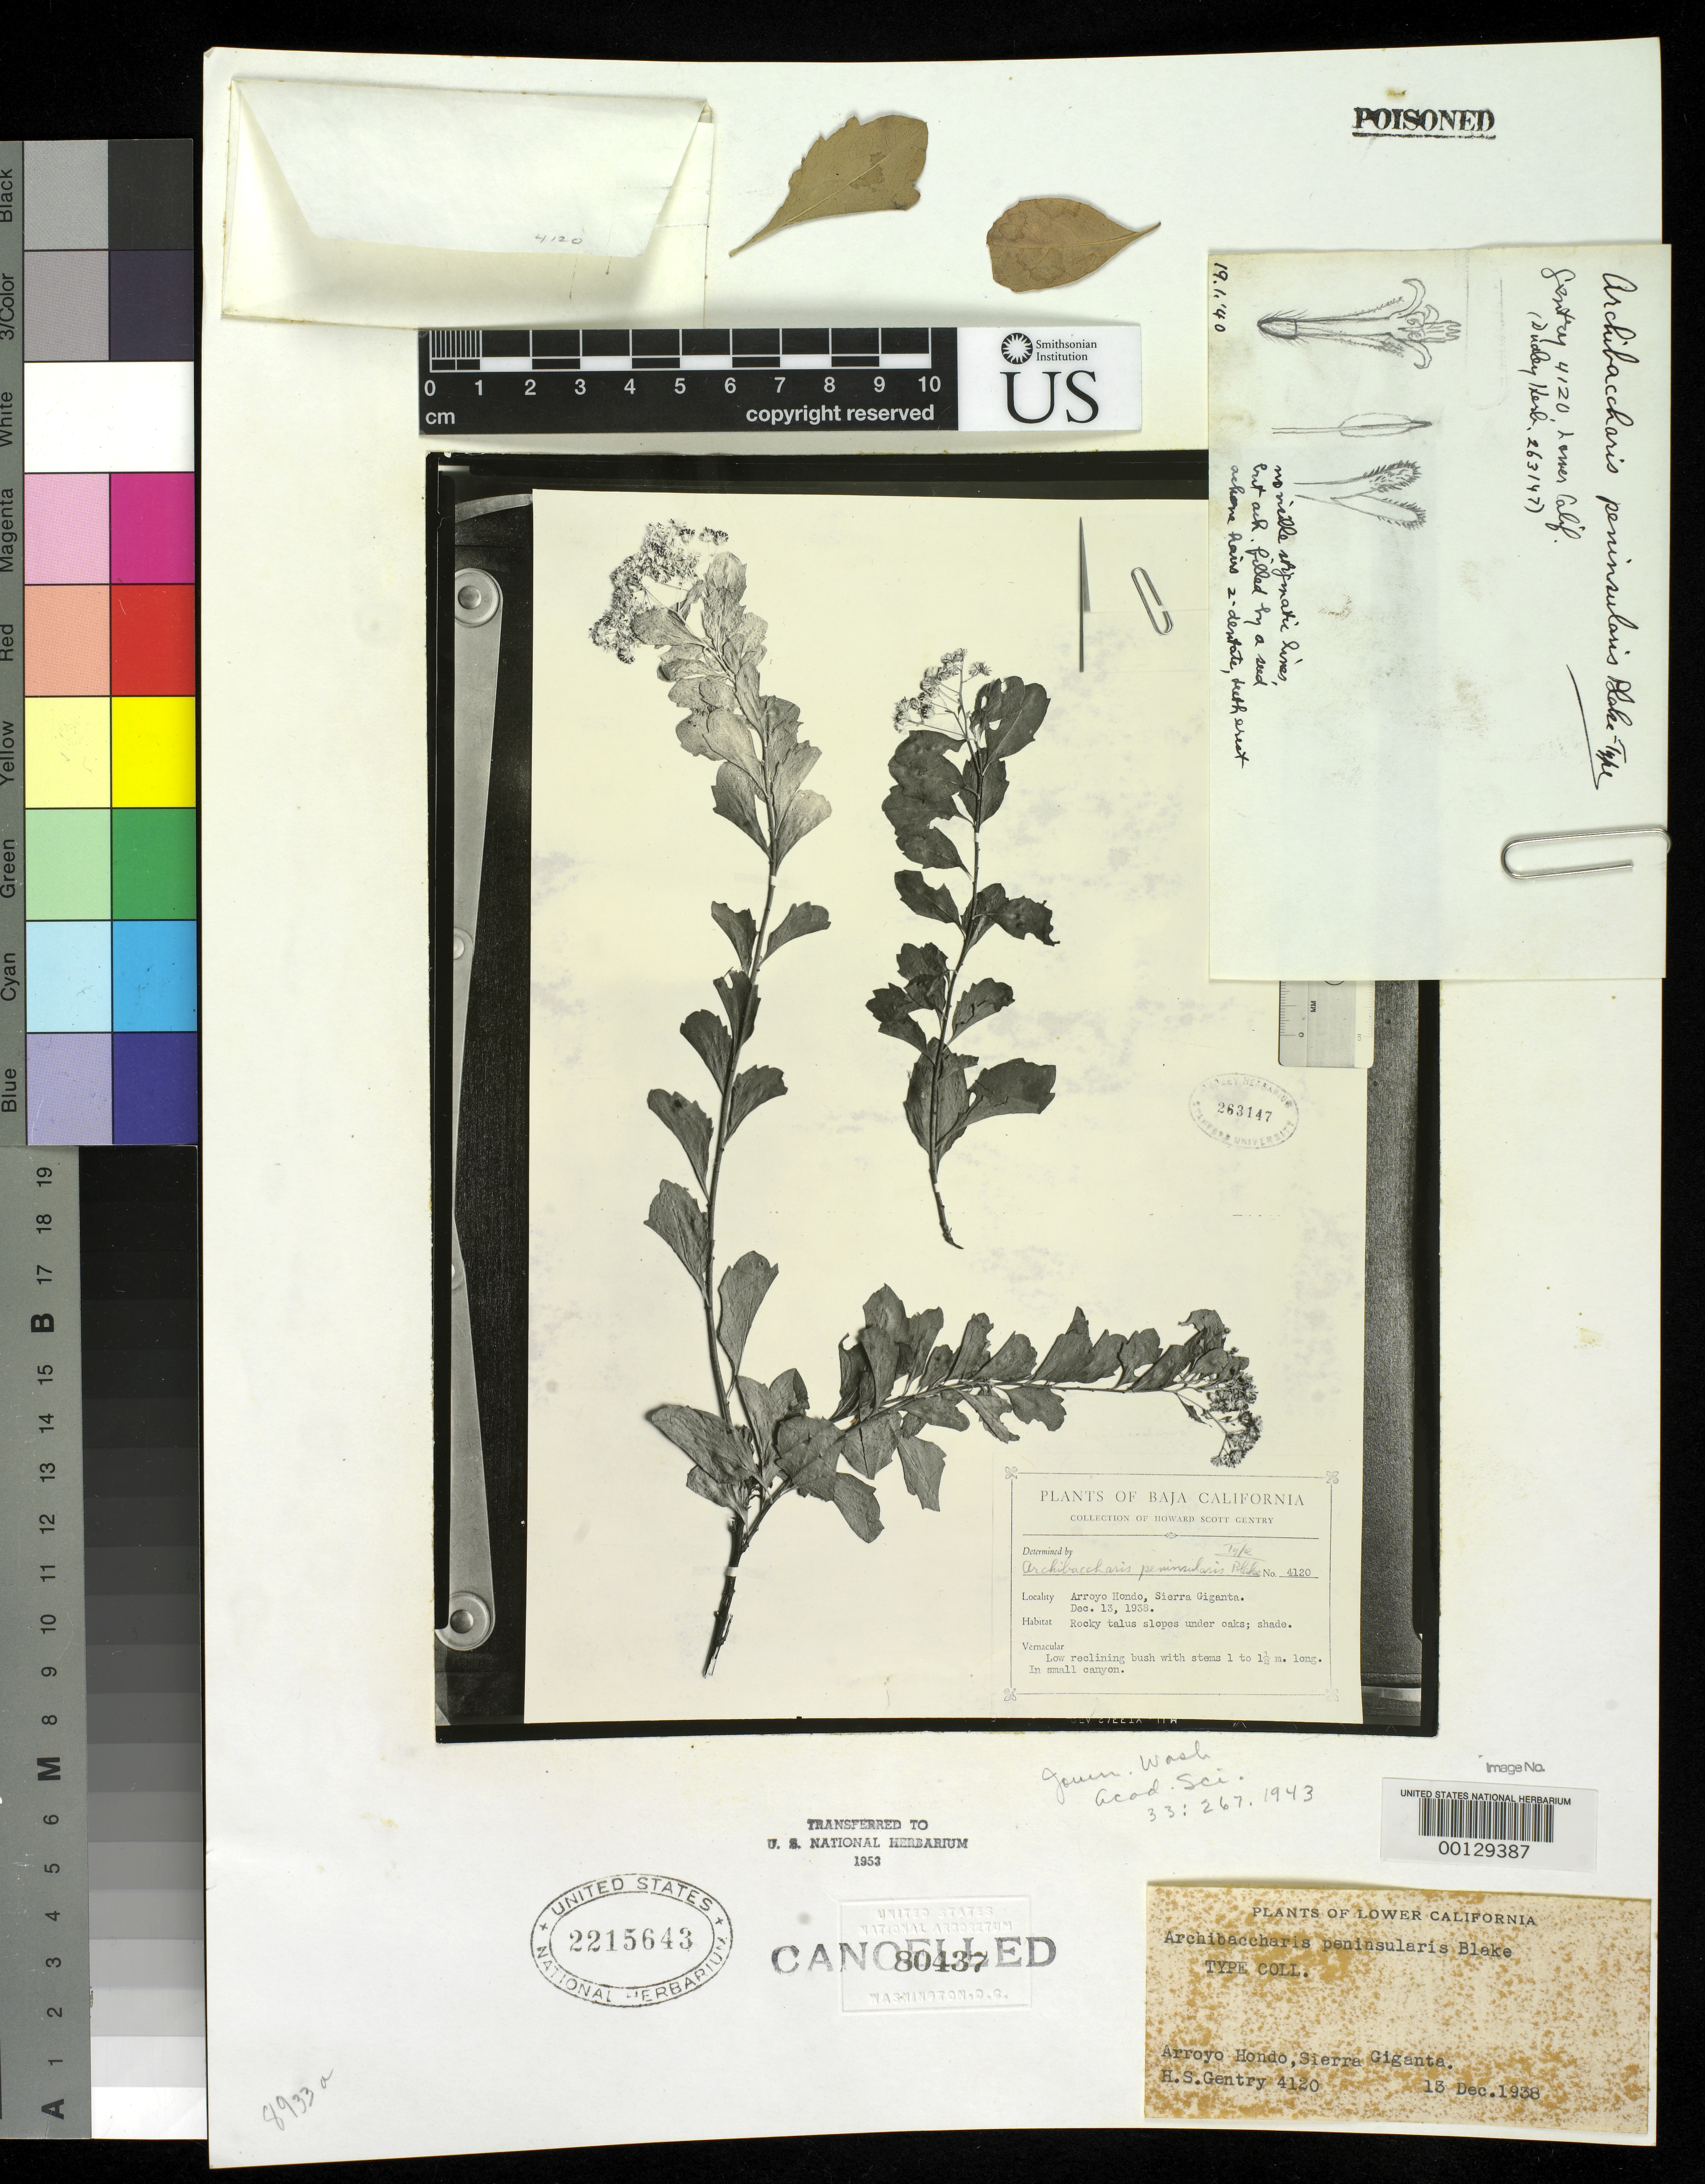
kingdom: Plantae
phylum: Tracheophyta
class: Magnoliopsida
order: Asterales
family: Asteraceae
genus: Archibaccharis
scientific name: Archibaccharis peninsularis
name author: S.F. Blake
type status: Isotype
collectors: H. S. Gentry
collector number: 4120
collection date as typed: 13 Dec 1938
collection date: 1938-12-13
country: Mexico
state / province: Baja California Sur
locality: Arroyo Hondo, Sierra Giganta, between La Paz & Loreto.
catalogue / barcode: US 2215643